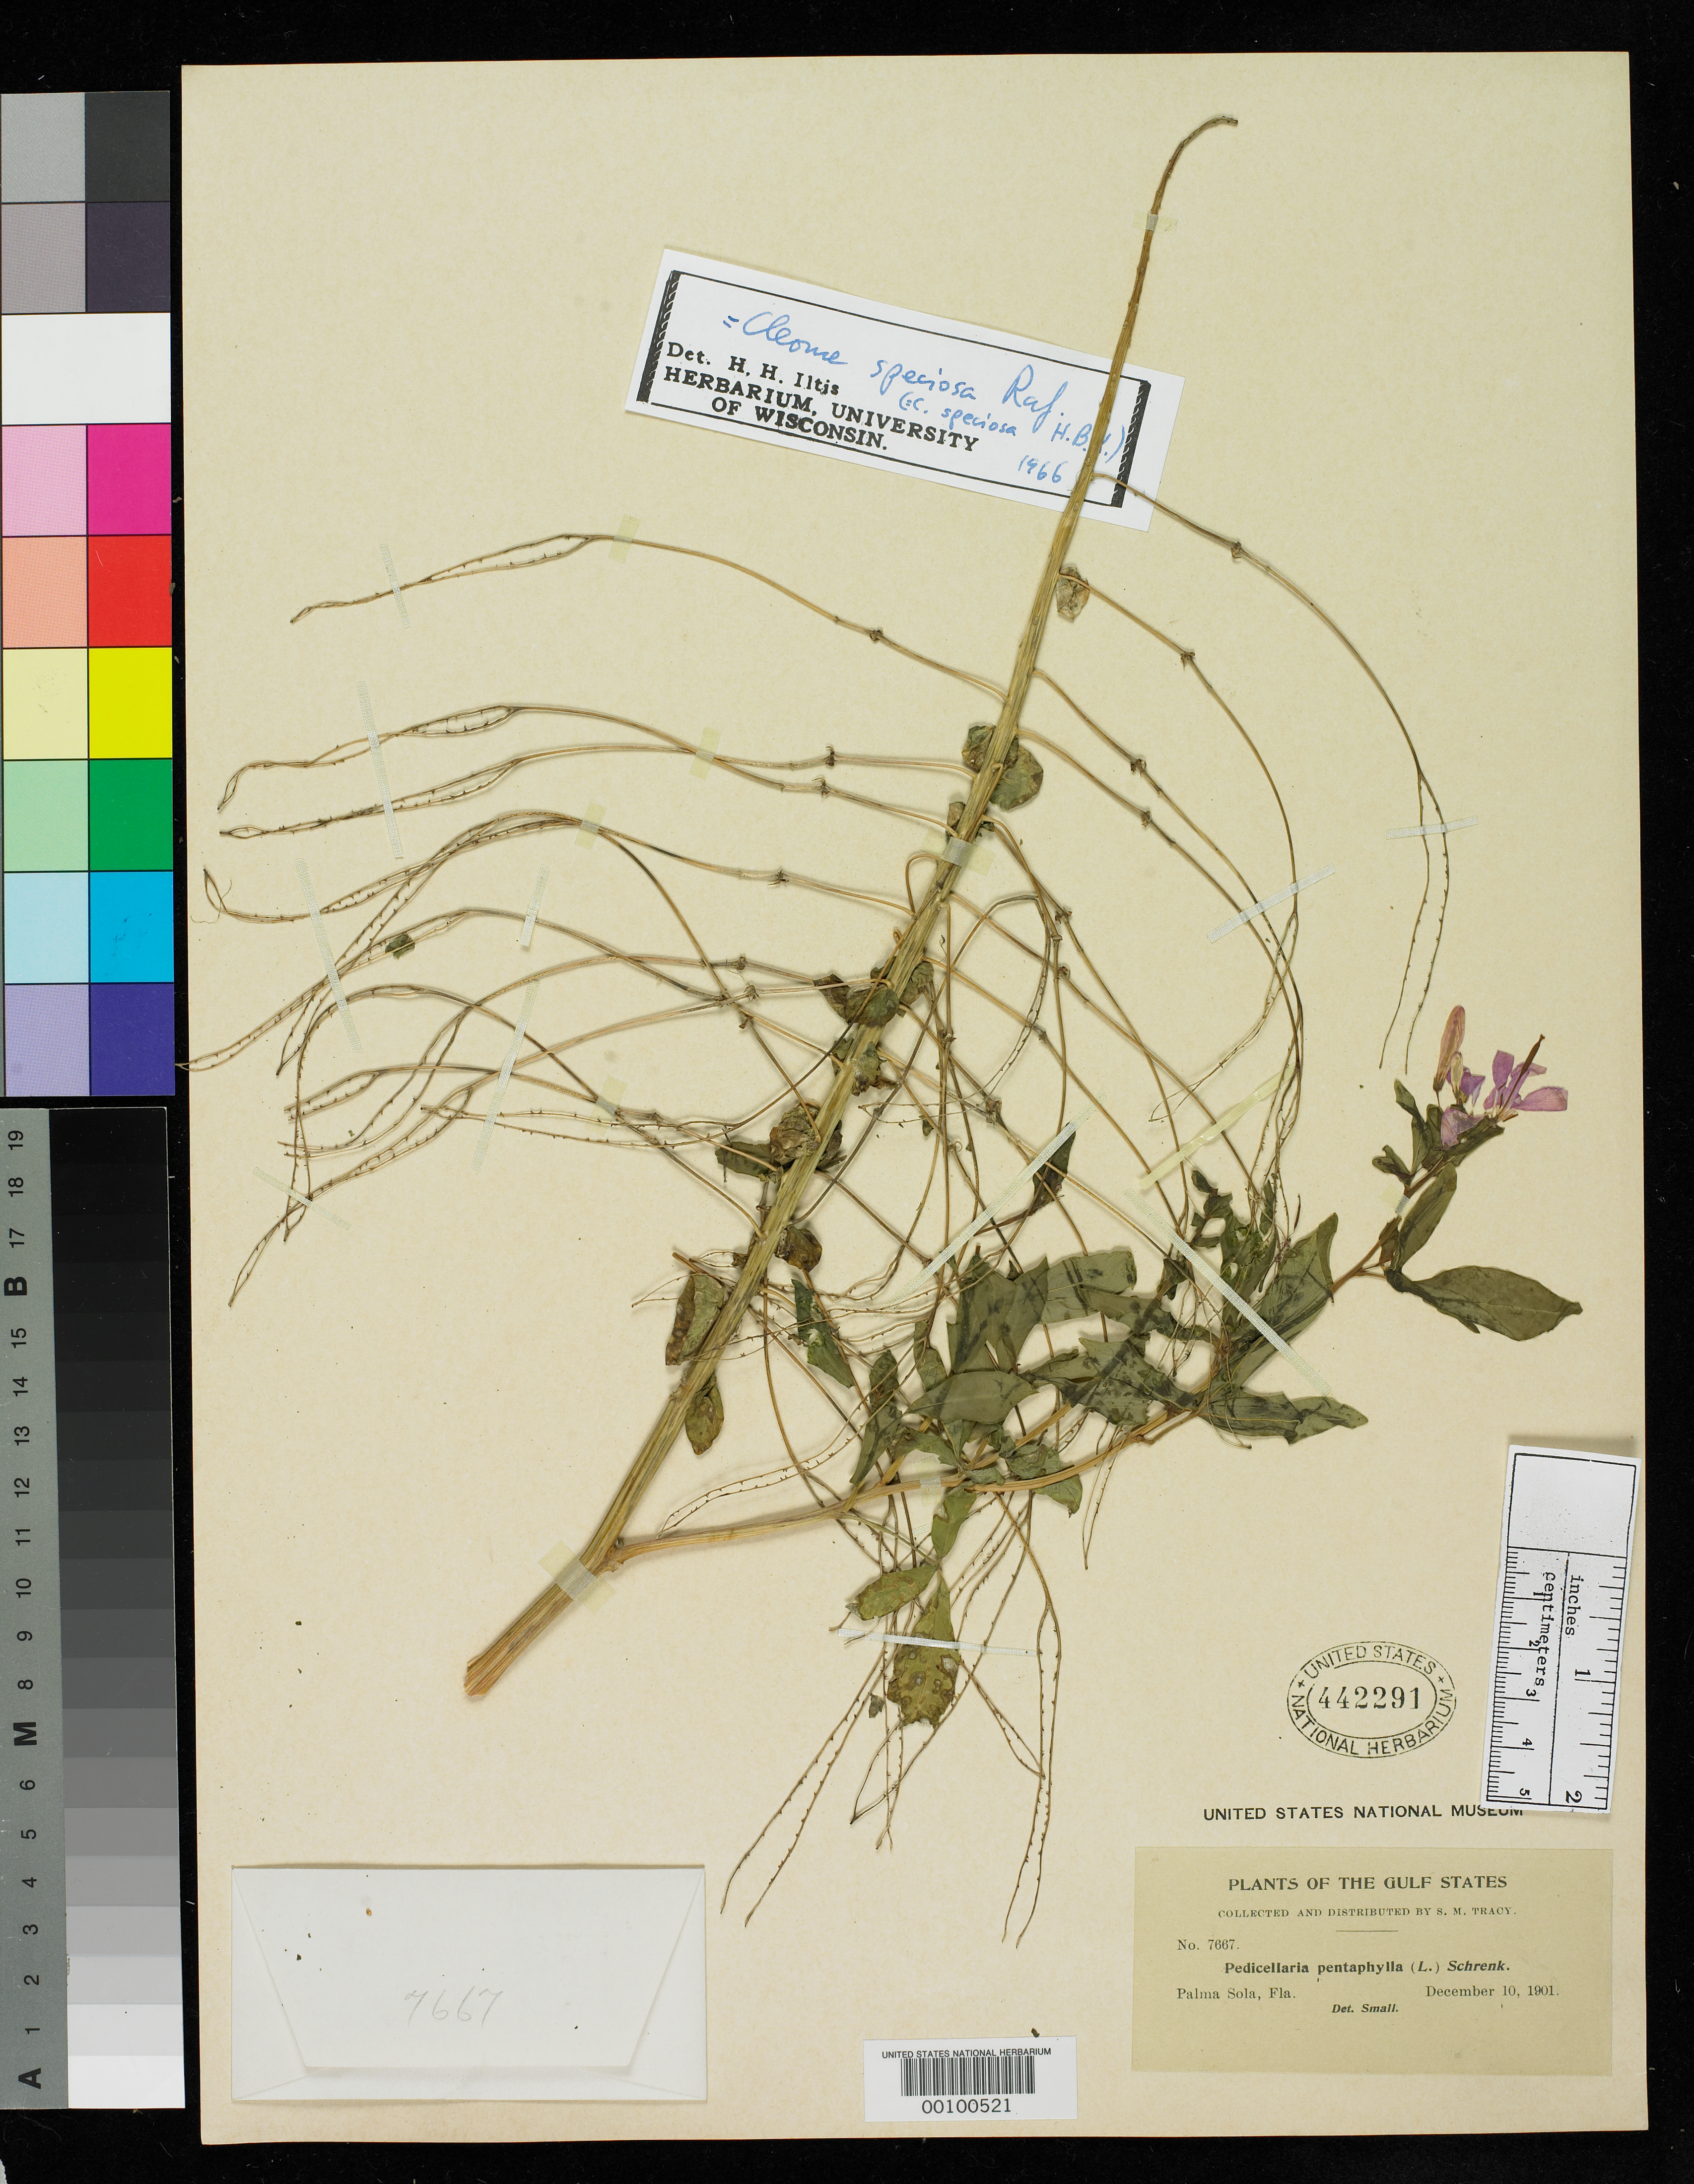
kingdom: Plantae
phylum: Tracheophyta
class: Magnoliopsida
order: Brassicales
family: Cleomaceae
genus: Gynandropsis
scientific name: Gynandropsis tracyi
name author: Briq.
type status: Isotype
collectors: S. M. Tracy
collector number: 7667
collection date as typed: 10 Dec 1901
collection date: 1901-12-10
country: United States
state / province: Florida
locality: Palma Sola.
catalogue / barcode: US 442291